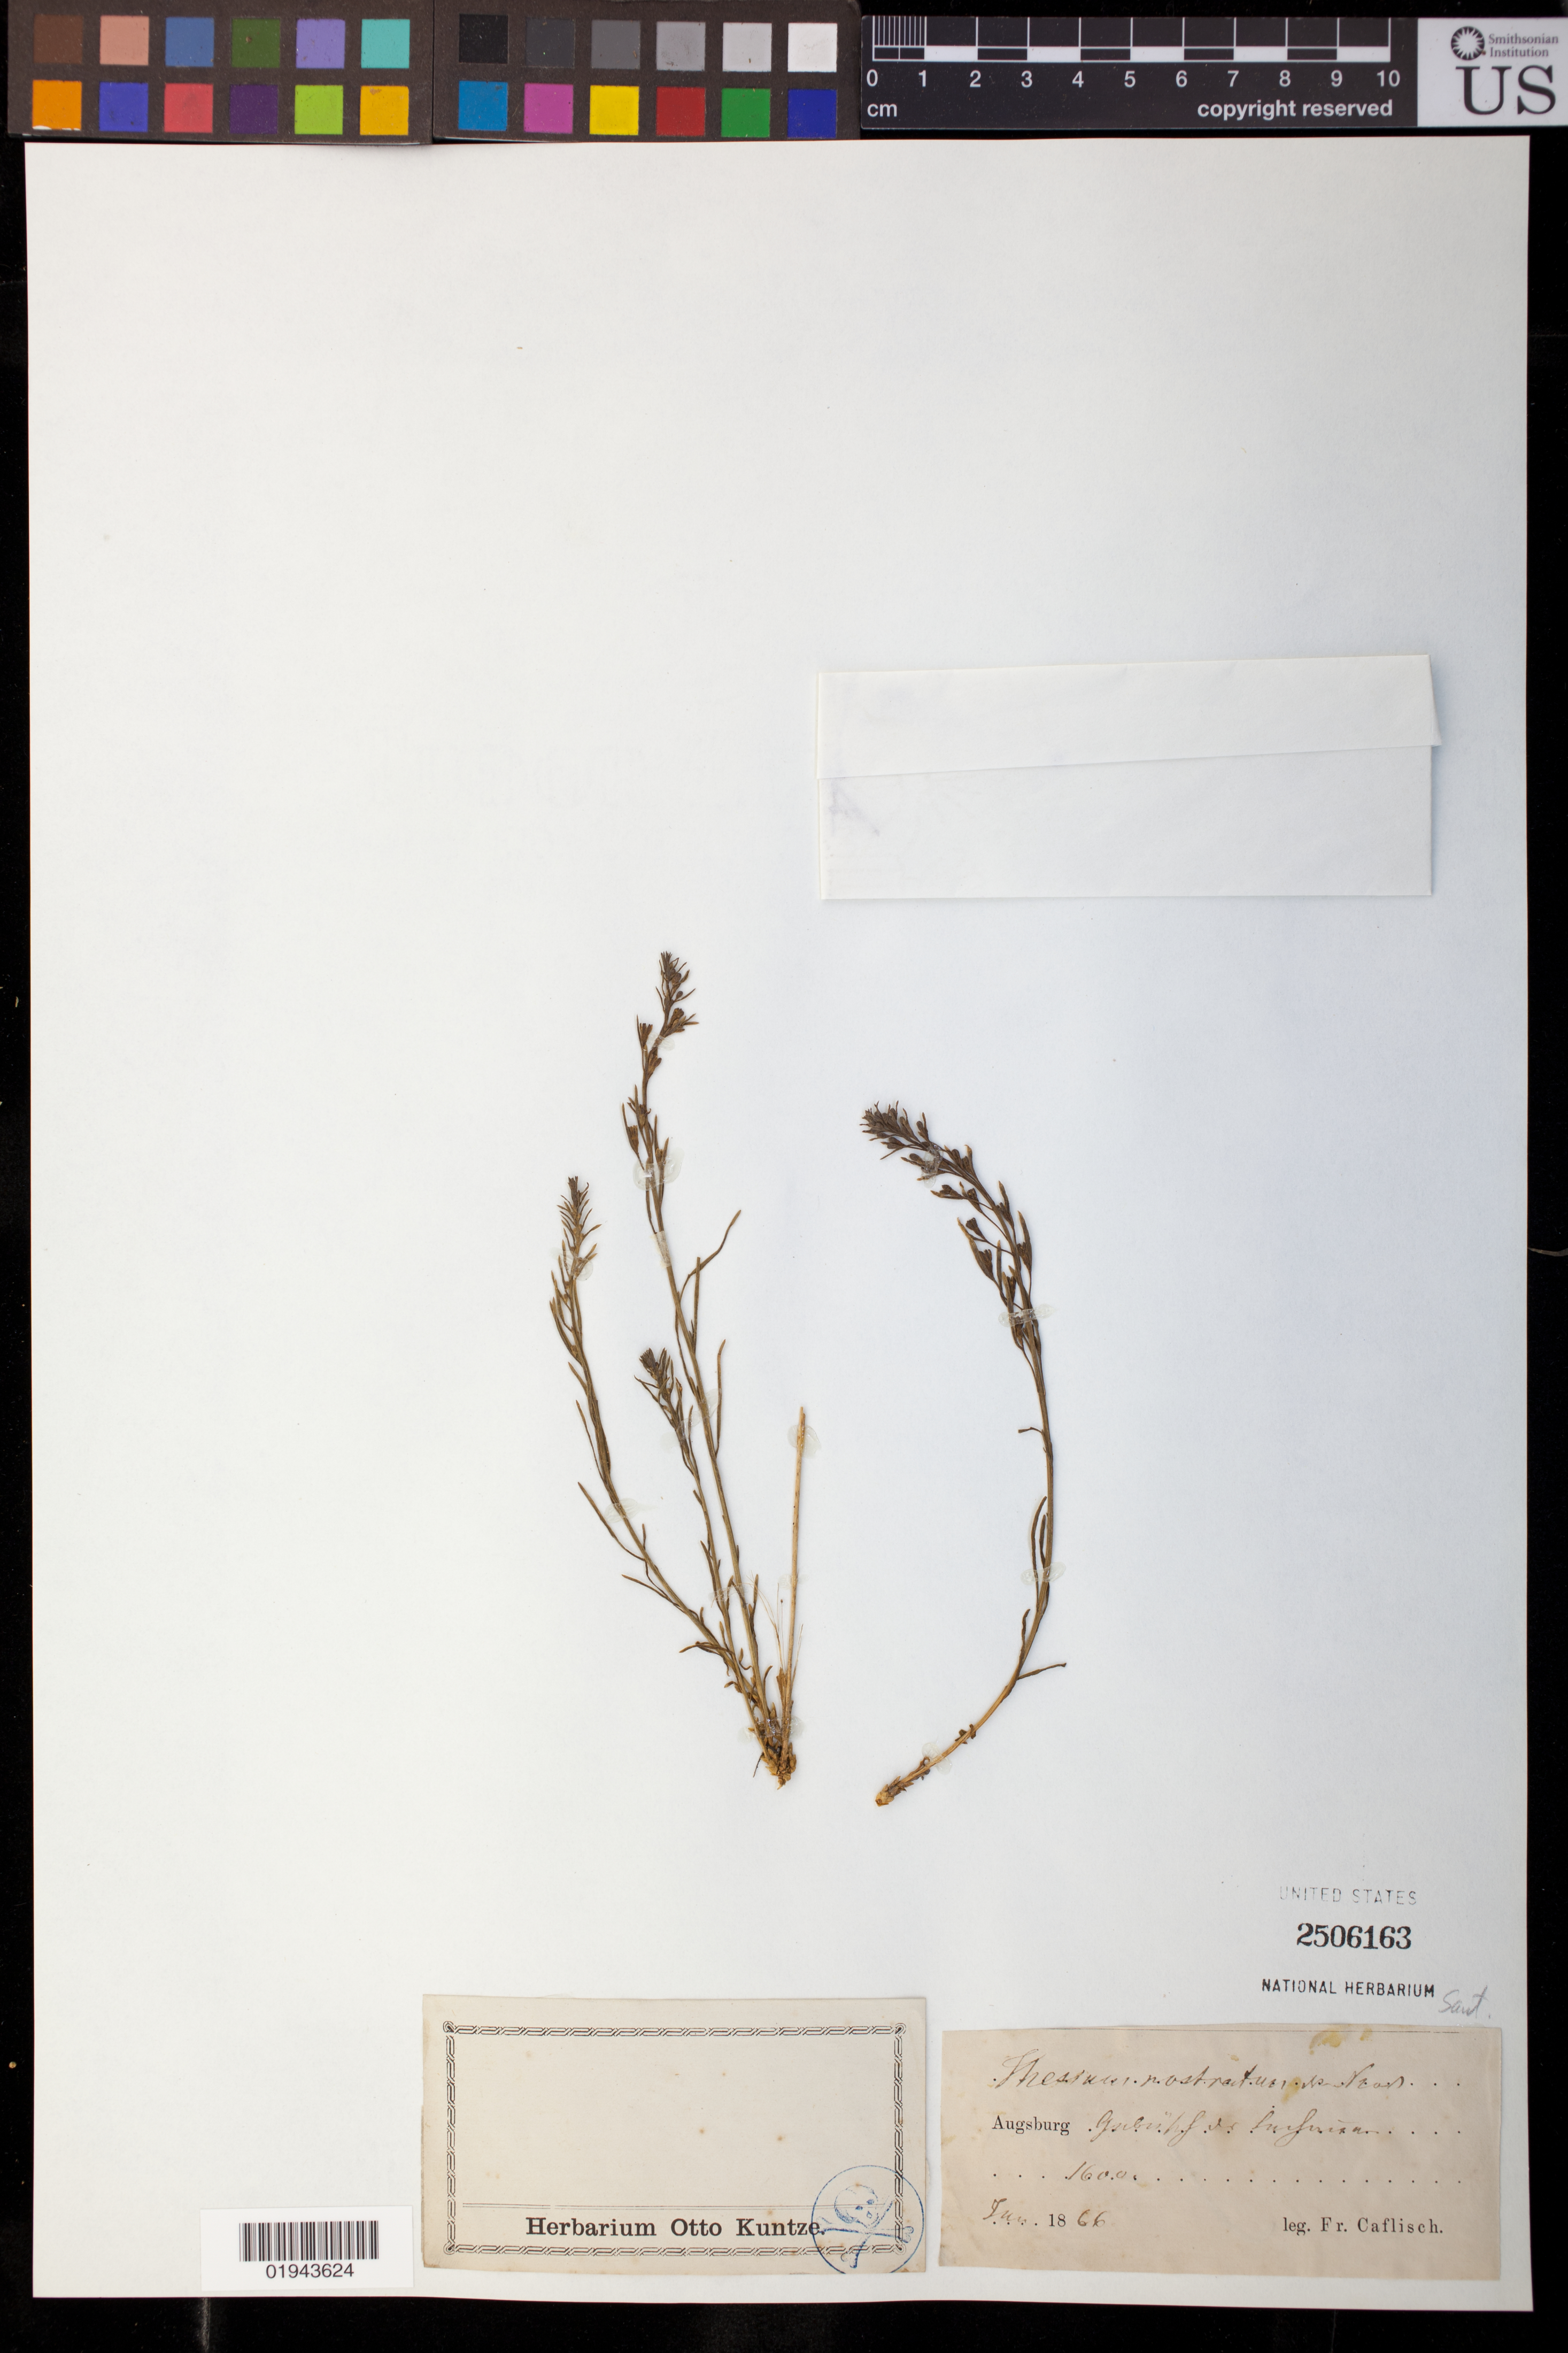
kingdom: Plantae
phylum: Tracheophyta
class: Magnoliopsida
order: Santalales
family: Thesiaceae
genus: Thesium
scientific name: Thesium montanum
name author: Ehrh. ex Hoffm.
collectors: J. F. Caflisch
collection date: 1866-06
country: Germany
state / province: Bayern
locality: Augsburg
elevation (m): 488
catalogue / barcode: US 2506163